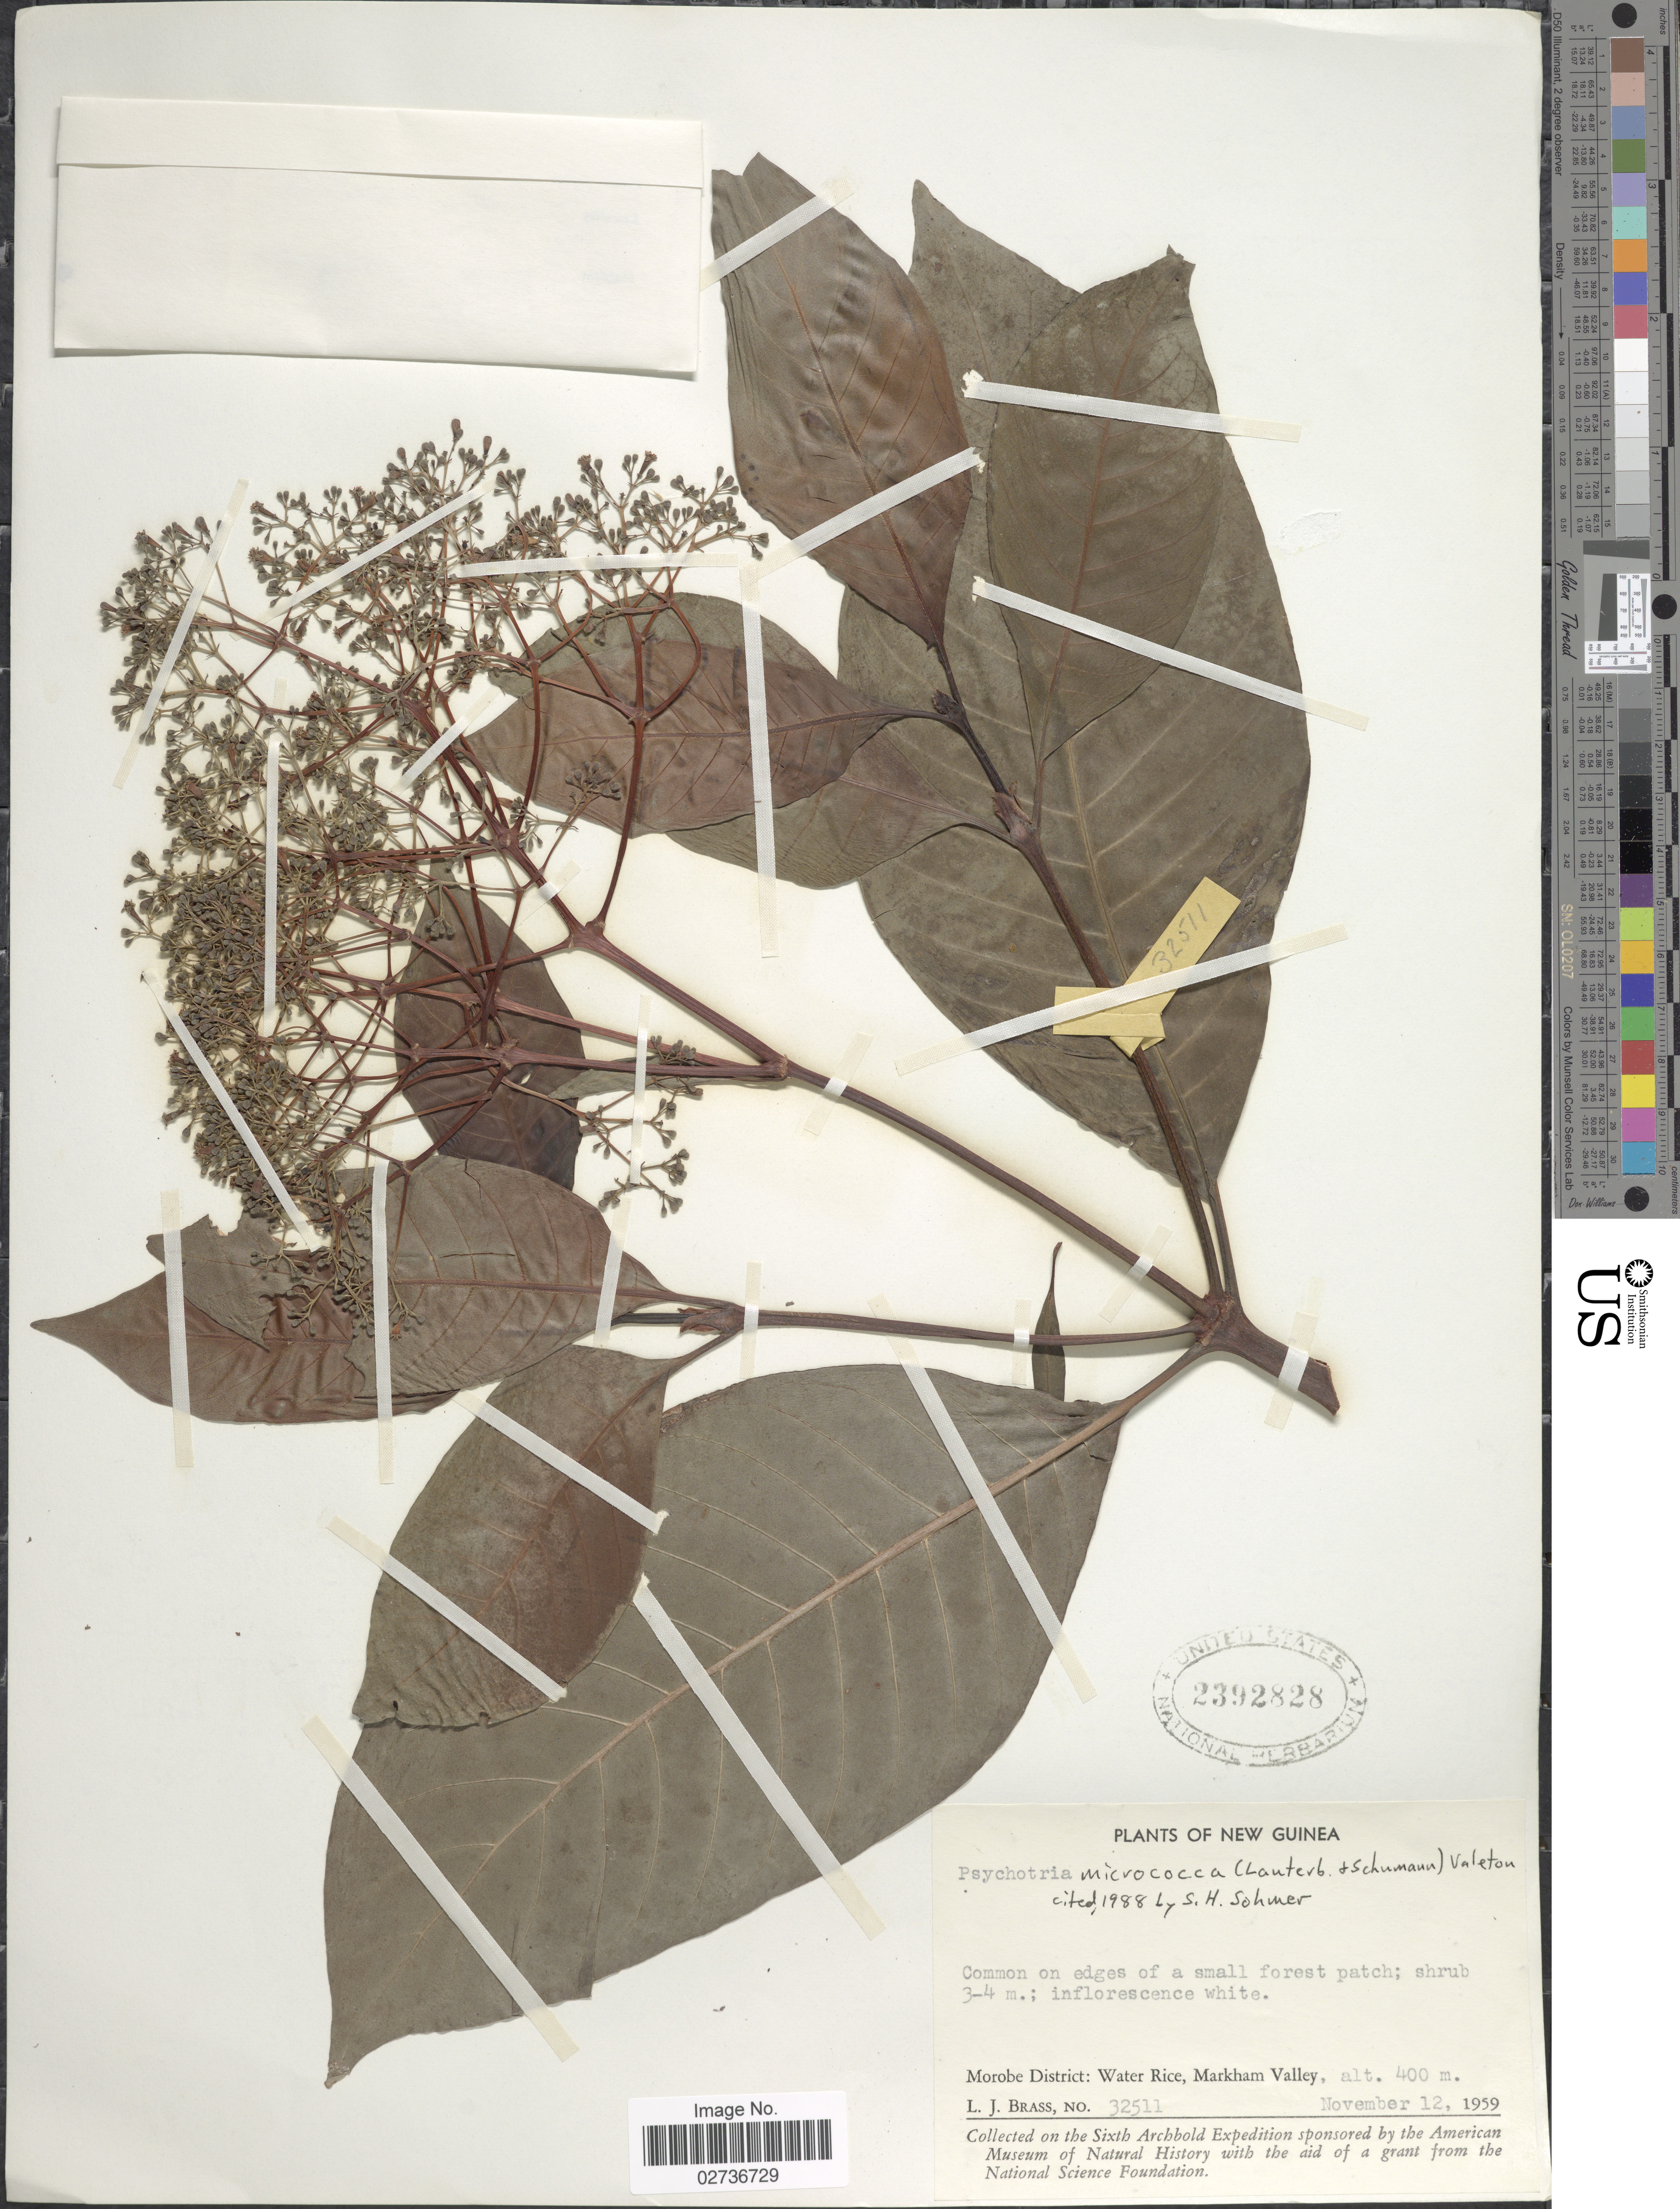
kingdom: Plantae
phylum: Tracheophyta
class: Magnoliopsida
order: Gentianales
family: Rubiaceae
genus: Psychotria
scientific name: Psychotria micrococca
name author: (Lauterb. & Shumann) Valeton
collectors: L. J. Brass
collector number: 32511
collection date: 1959-11-12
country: Papua New Guinea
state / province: Morobe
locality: Morobe District: Water Rice, Markham Valley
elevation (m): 400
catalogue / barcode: US 2392828